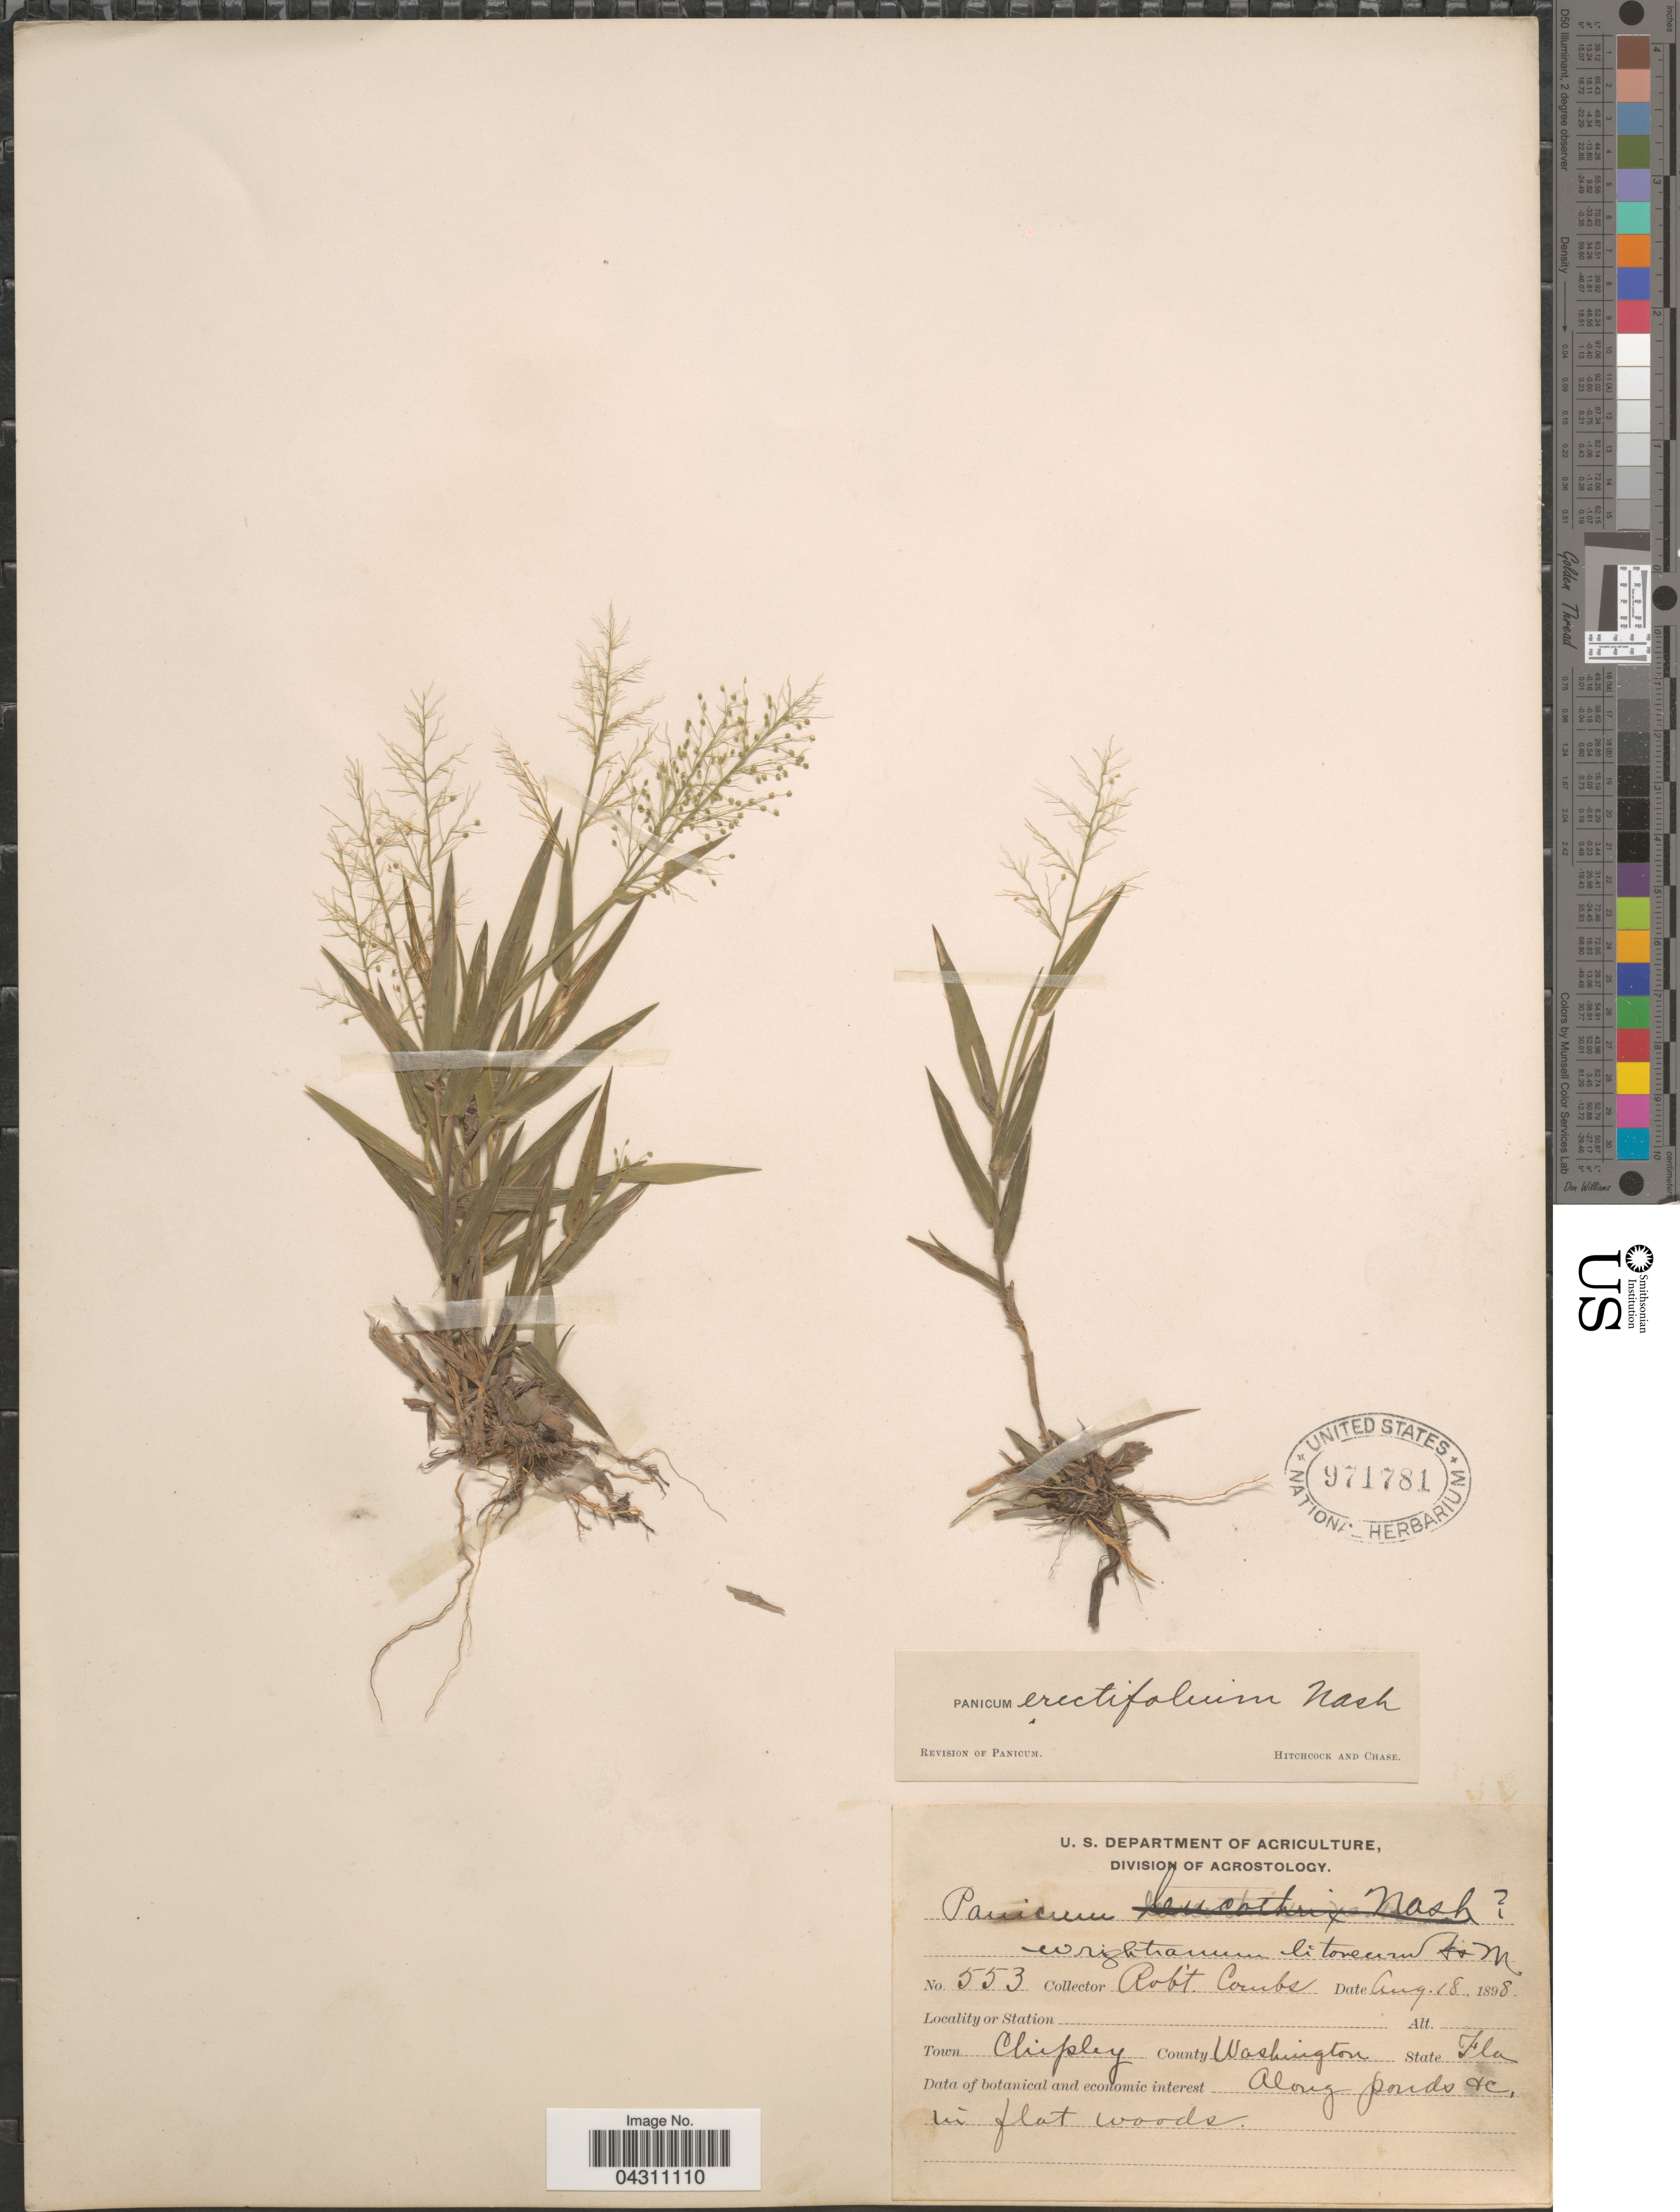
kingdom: Plantae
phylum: Tracheophyta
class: Liliopsida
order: Poales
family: Poaceae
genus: Dichanthelium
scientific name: Dichanthelium sphaerocarpon var. floridanum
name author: (Vasey) Davidse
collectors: R. Combs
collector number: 553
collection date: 1898-08-18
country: United States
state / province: Florida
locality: Town Chipley. County Washington. Along ponds & in flat woods.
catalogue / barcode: US 971781